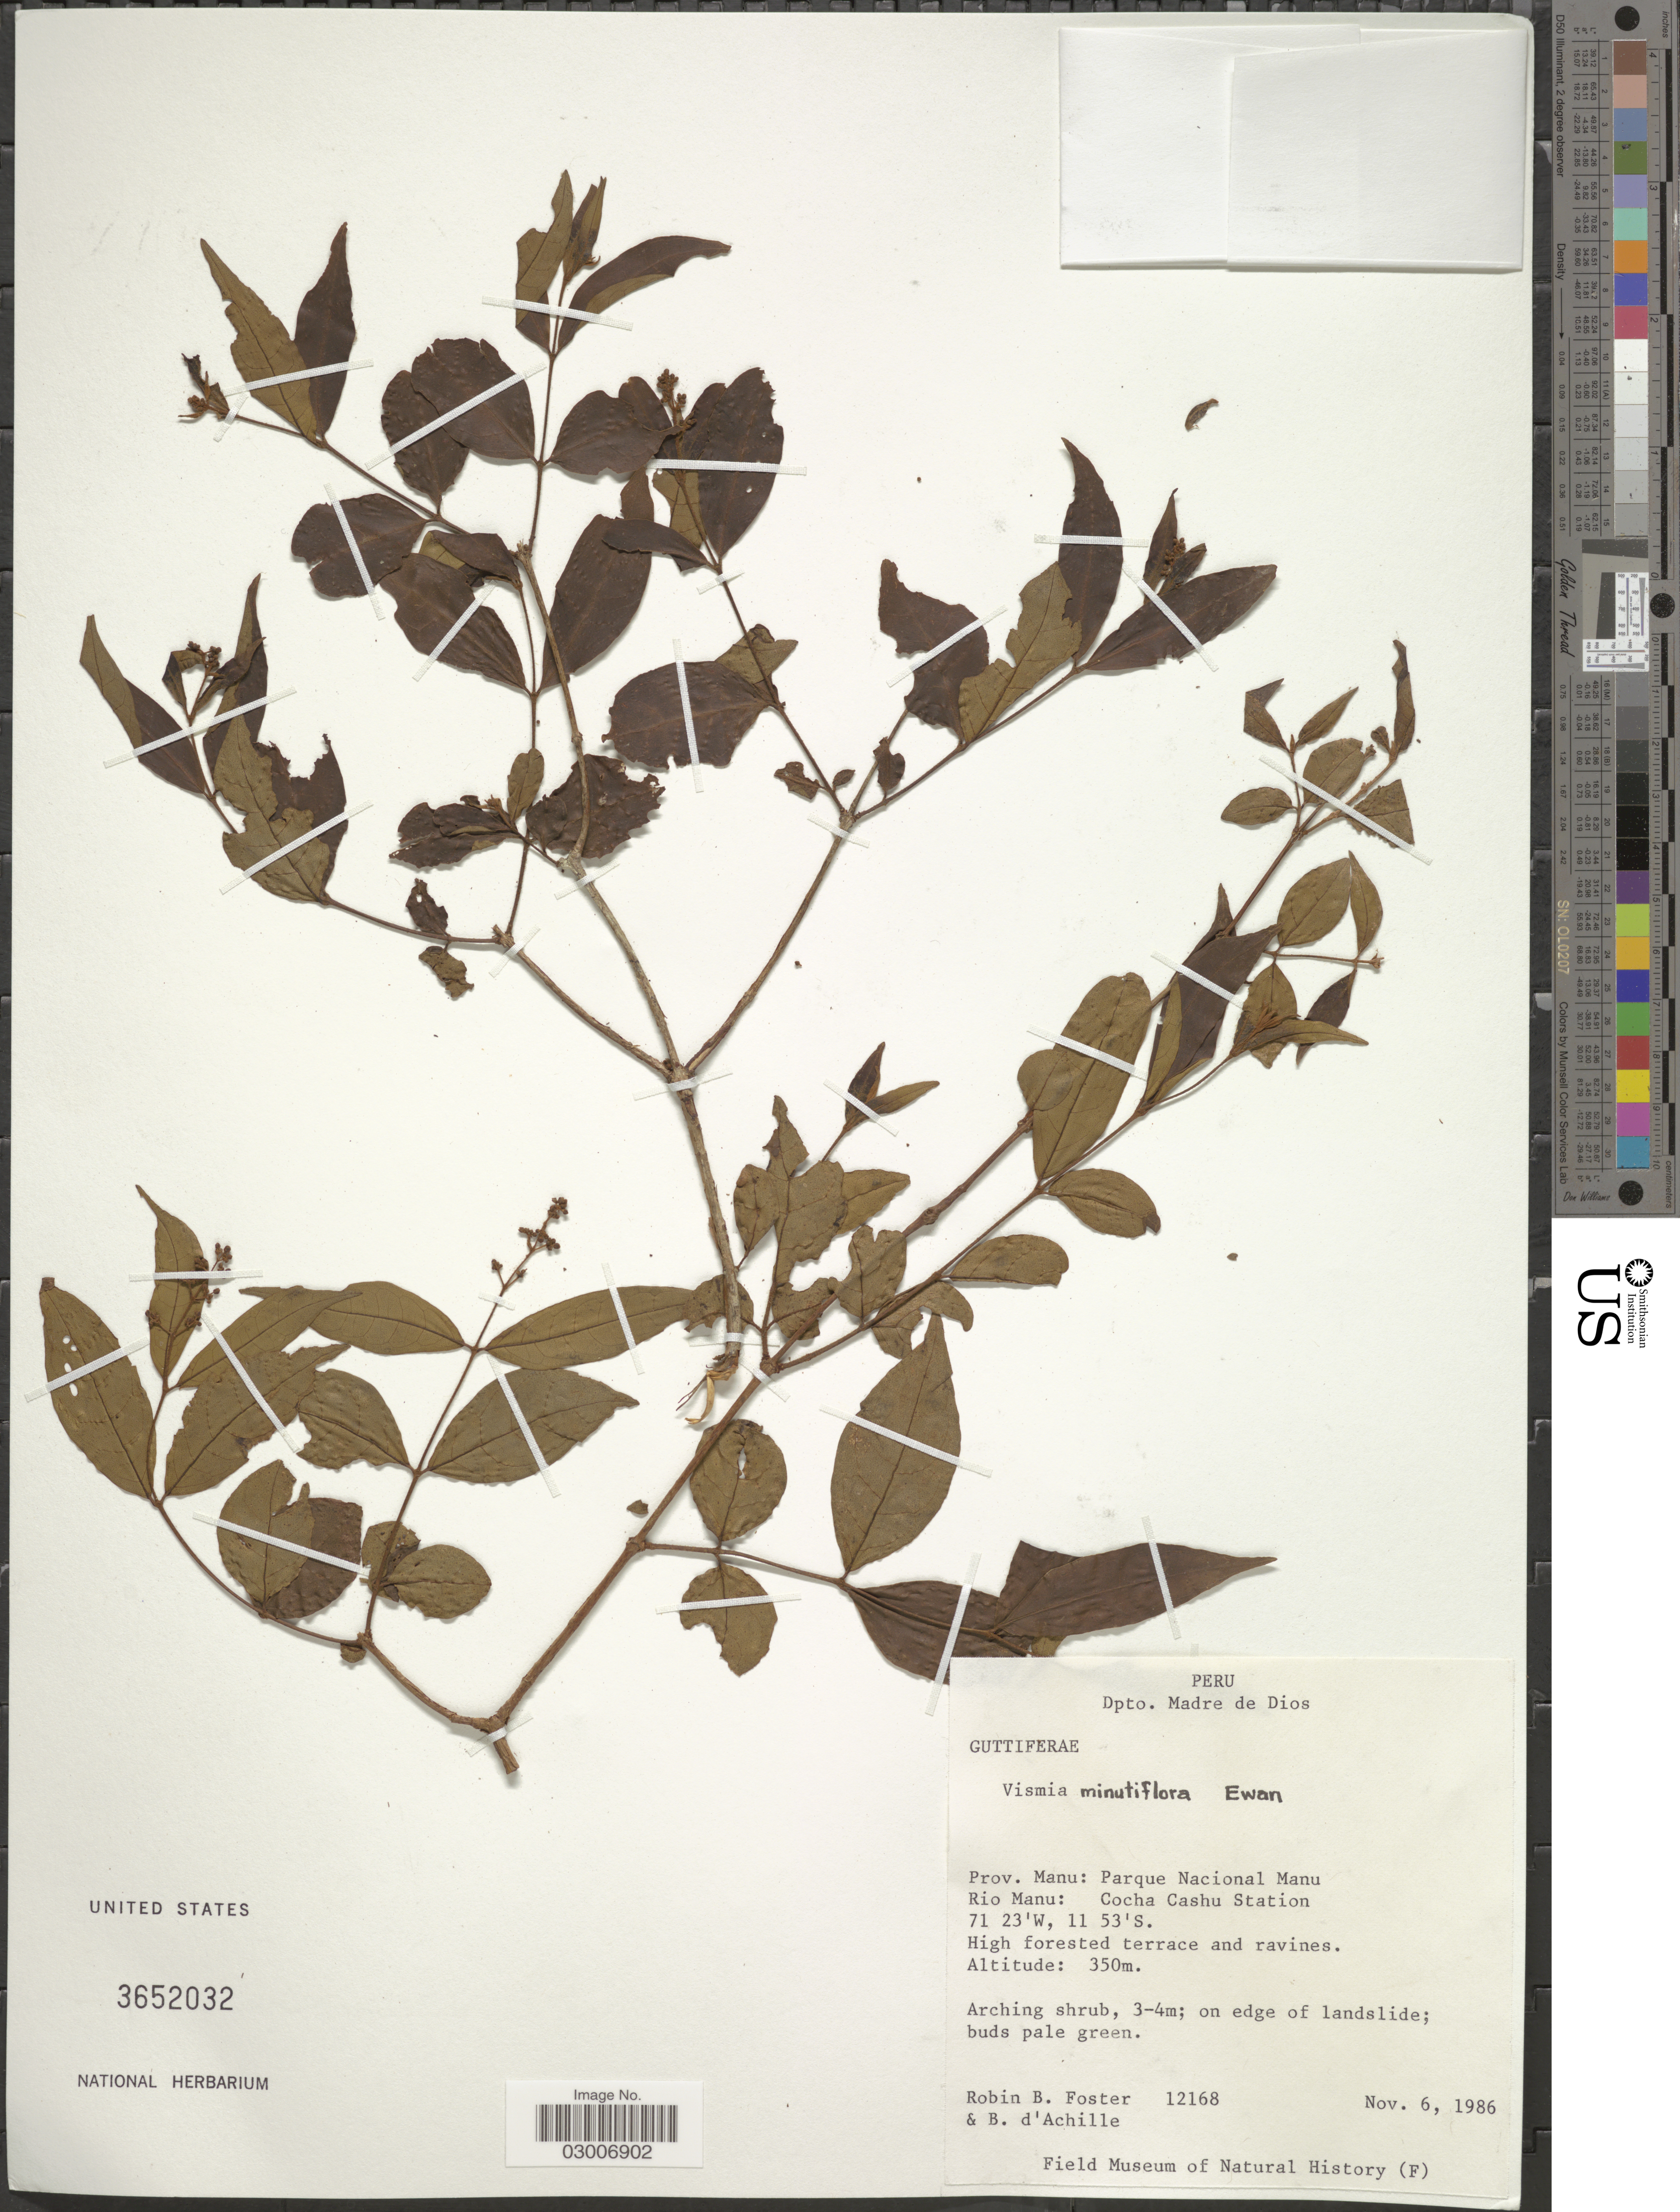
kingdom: Plantae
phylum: Tracheophyta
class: Magnoliopsida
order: Malpighiales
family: Hypericaceae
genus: Vismia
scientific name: Vismia minutiflora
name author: Ewan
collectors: R. B. Foster & B. d'Achille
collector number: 12168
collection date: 1986-11-06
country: Peru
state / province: Madre de Dios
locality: Dpto. Madre de Dios. Prov. Manu: Parque Nacional Manu. Rio Manu: Cocha Cashu Station.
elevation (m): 350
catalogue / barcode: US 3652032